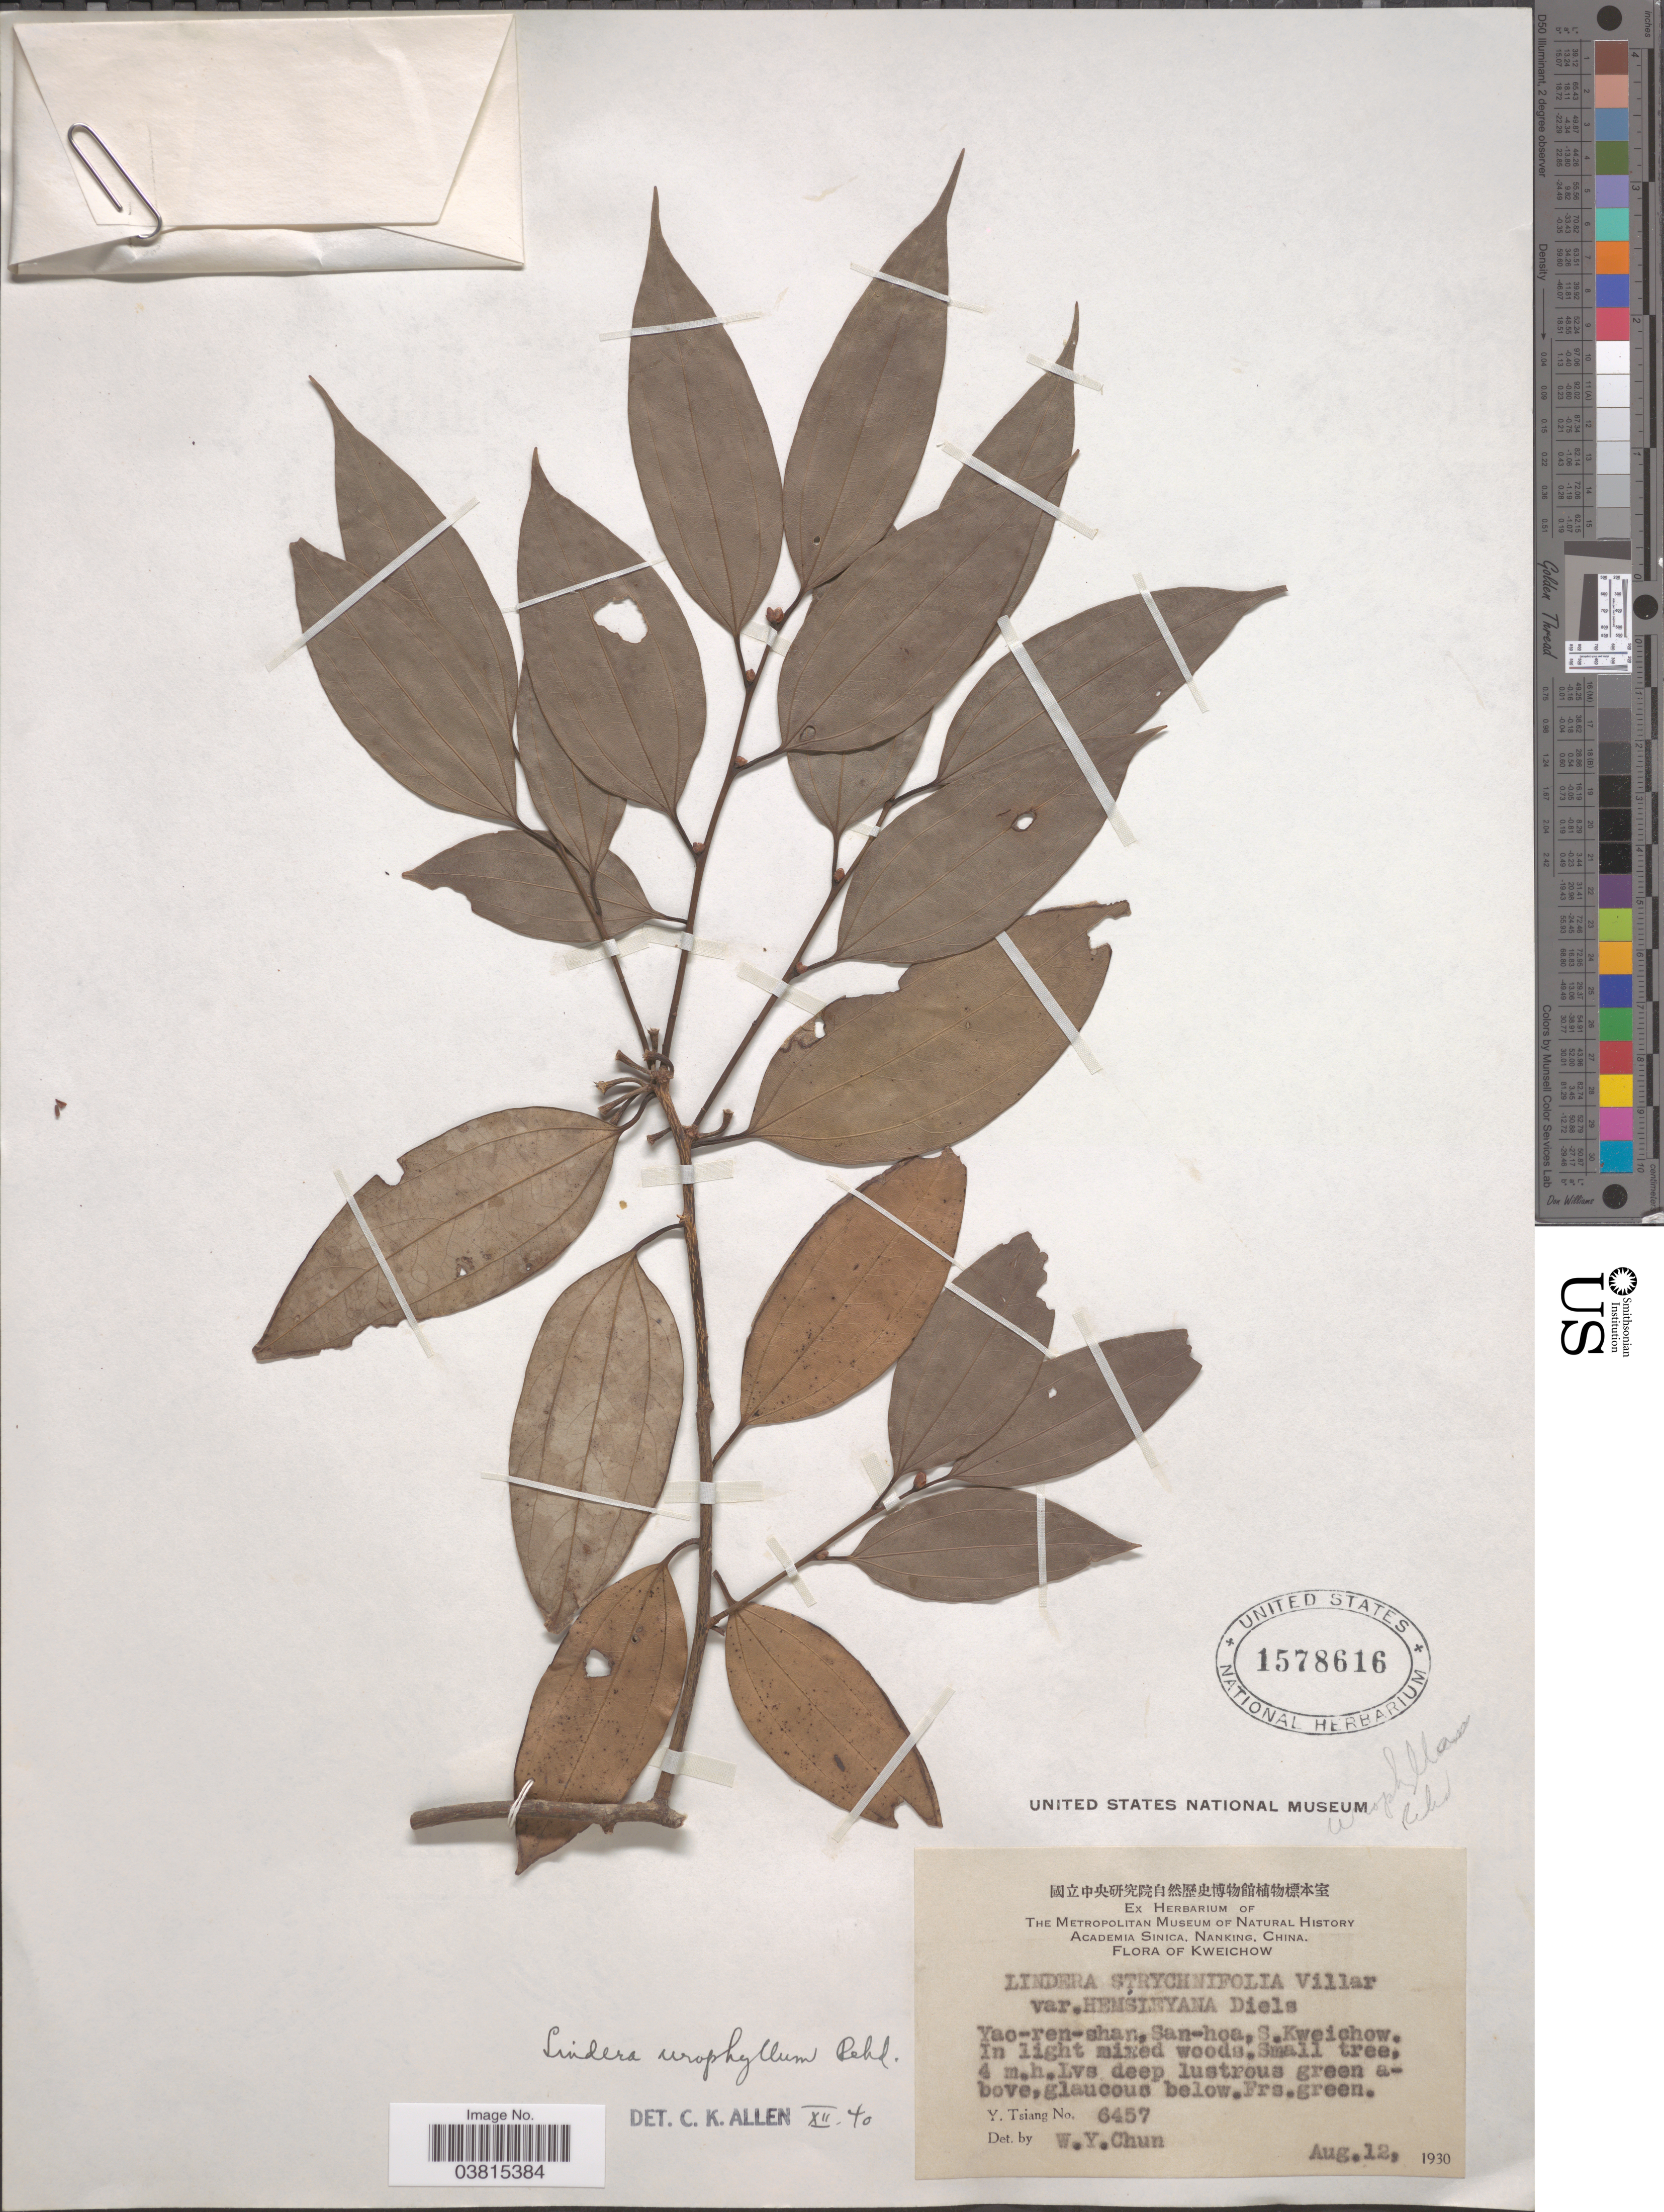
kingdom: Plantae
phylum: Tracheophyta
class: Magnoliopsida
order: Laurales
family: Lauraceae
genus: Lindera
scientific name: Lindera urophylla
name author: (Rehder) C.K. Allen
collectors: Y. Tsiang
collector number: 6457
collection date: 1930-08-12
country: China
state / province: Guizhou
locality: Kweichow. Yao-ren-shan, San-hoa, S.Kweichow.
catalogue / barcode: US 1578616